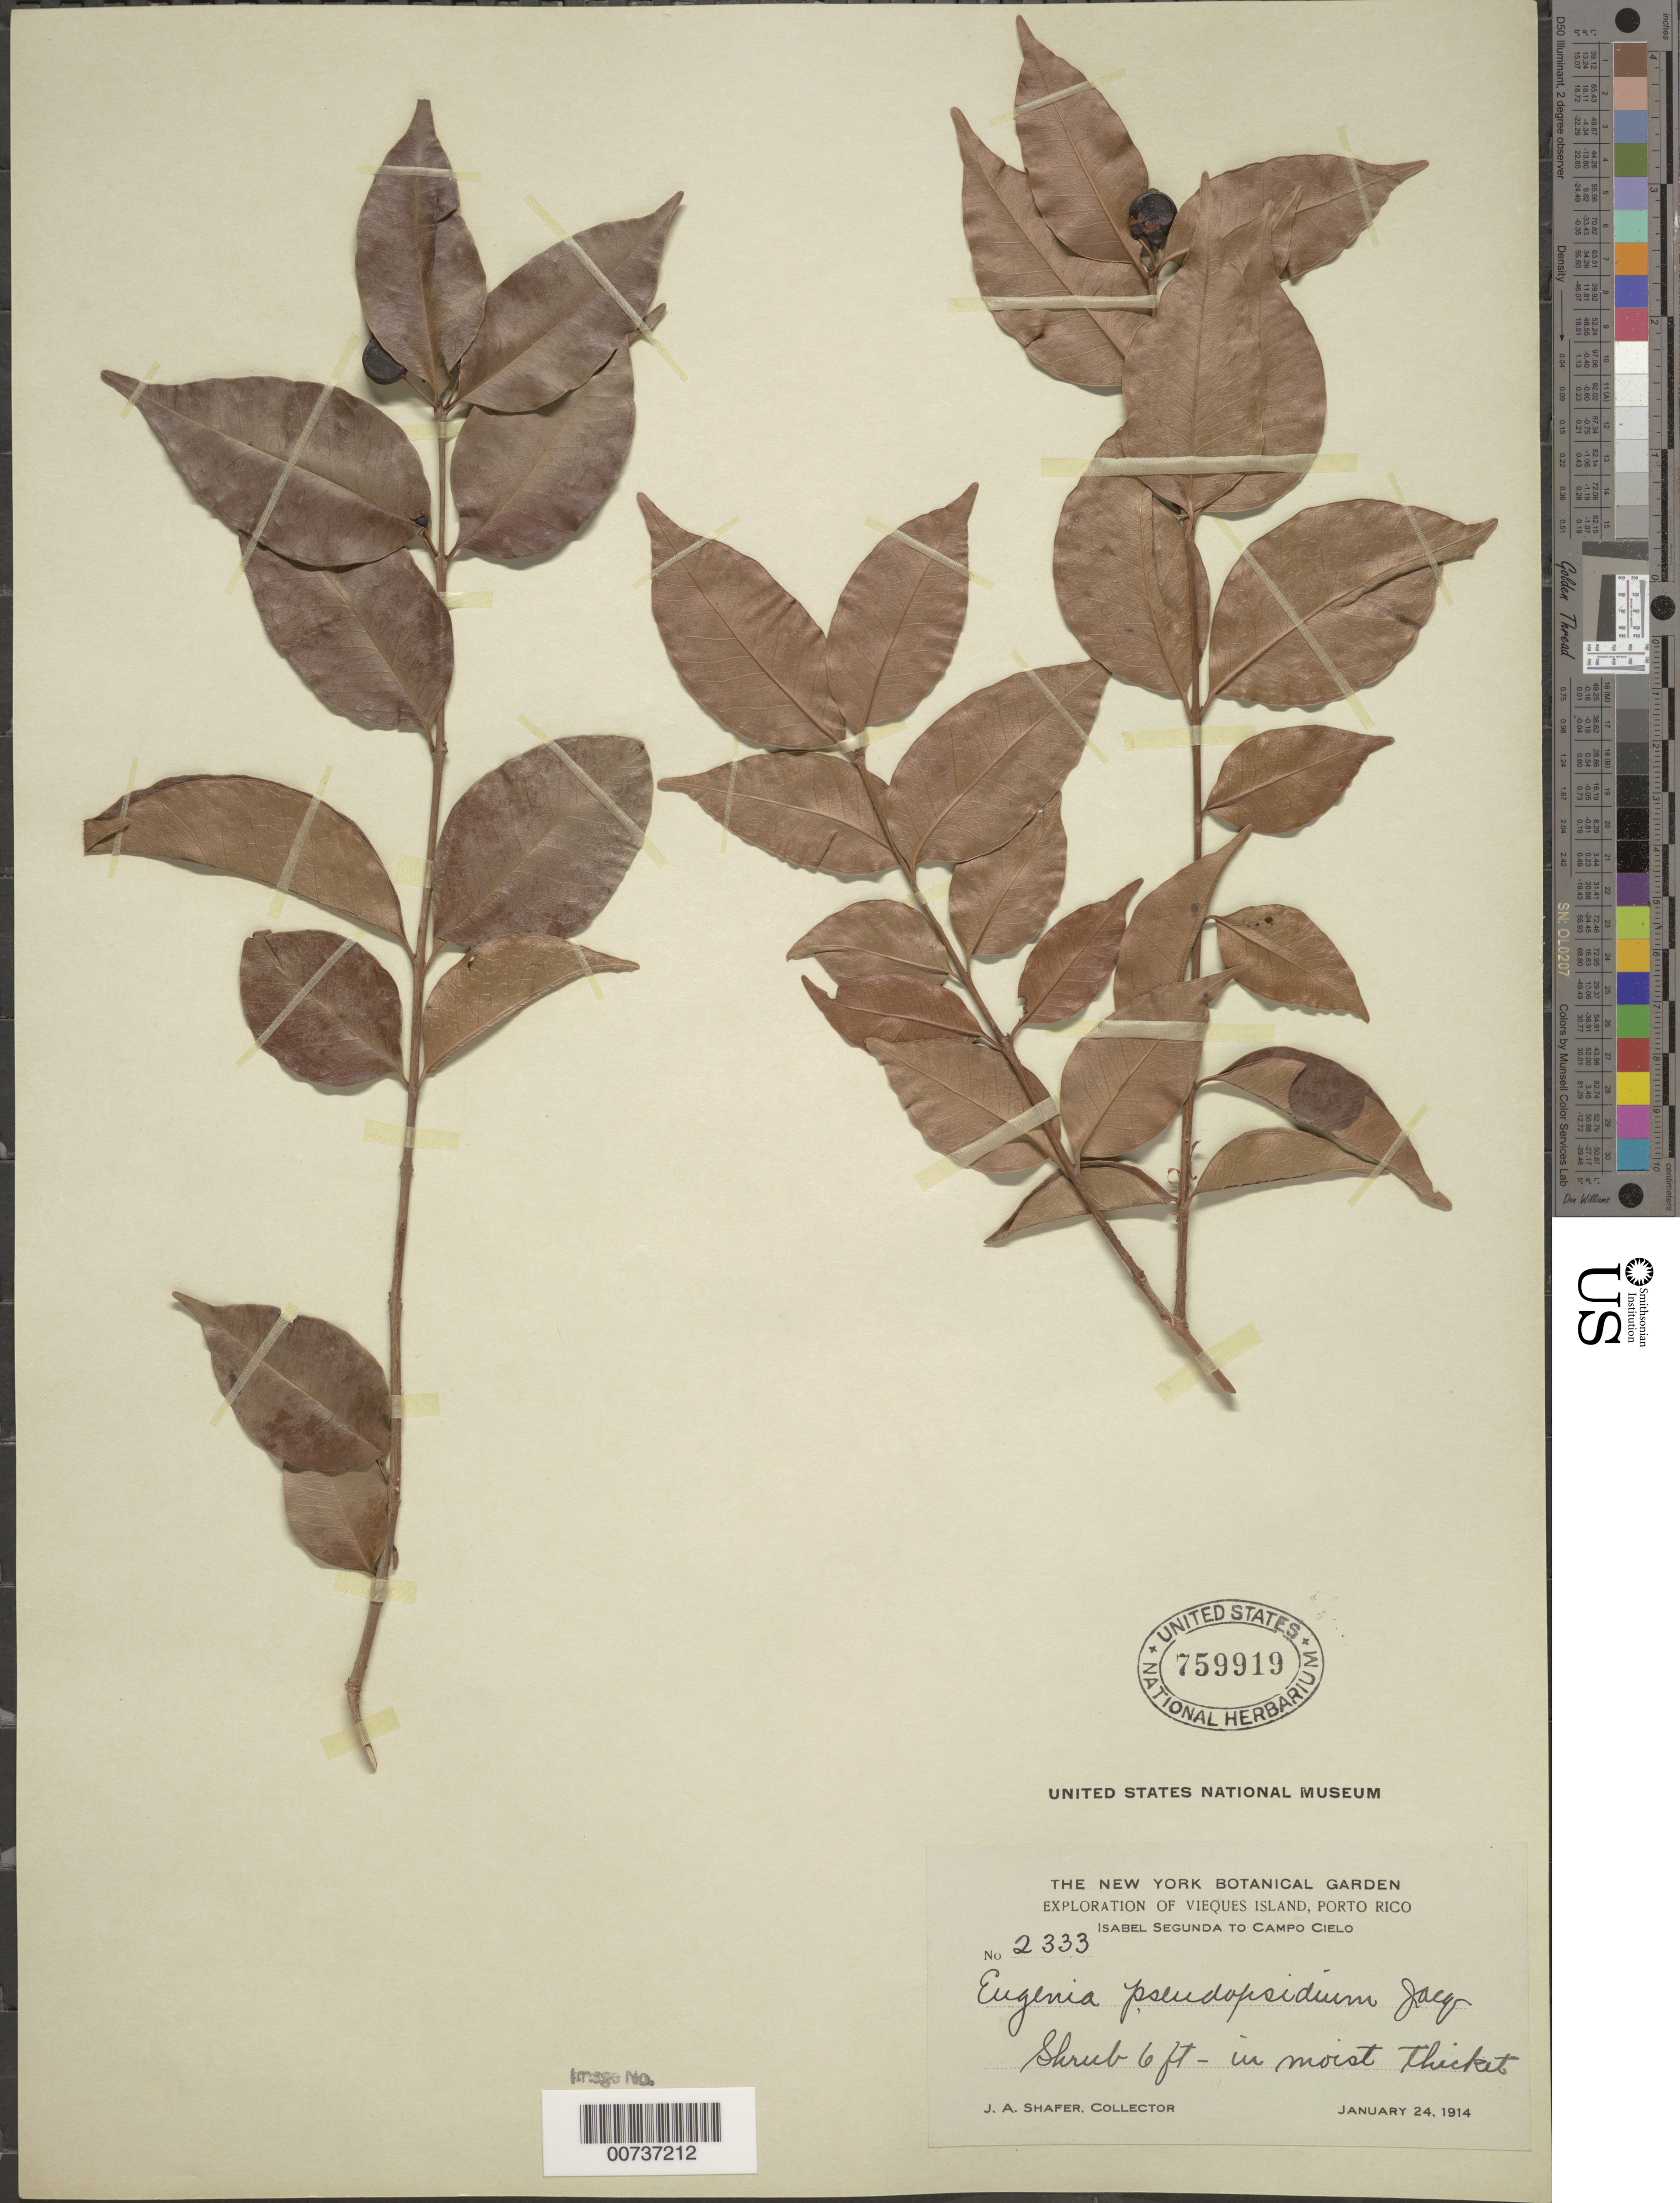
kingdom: Plantae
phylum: Tracheophyta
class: Magnoliopsida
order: Myrtales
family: Myrtaceae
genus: Eugenia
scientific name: Eugenia pseudopsidium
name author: Jacq.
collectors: J. A. Shafer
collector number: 2333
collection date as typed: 24 Jan 1914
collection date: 1914-01-24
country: Puerto Rico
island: Vieques I.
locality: Isabel Segunda to Campo Cielo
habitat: In moist thicket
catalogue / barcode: US 759919